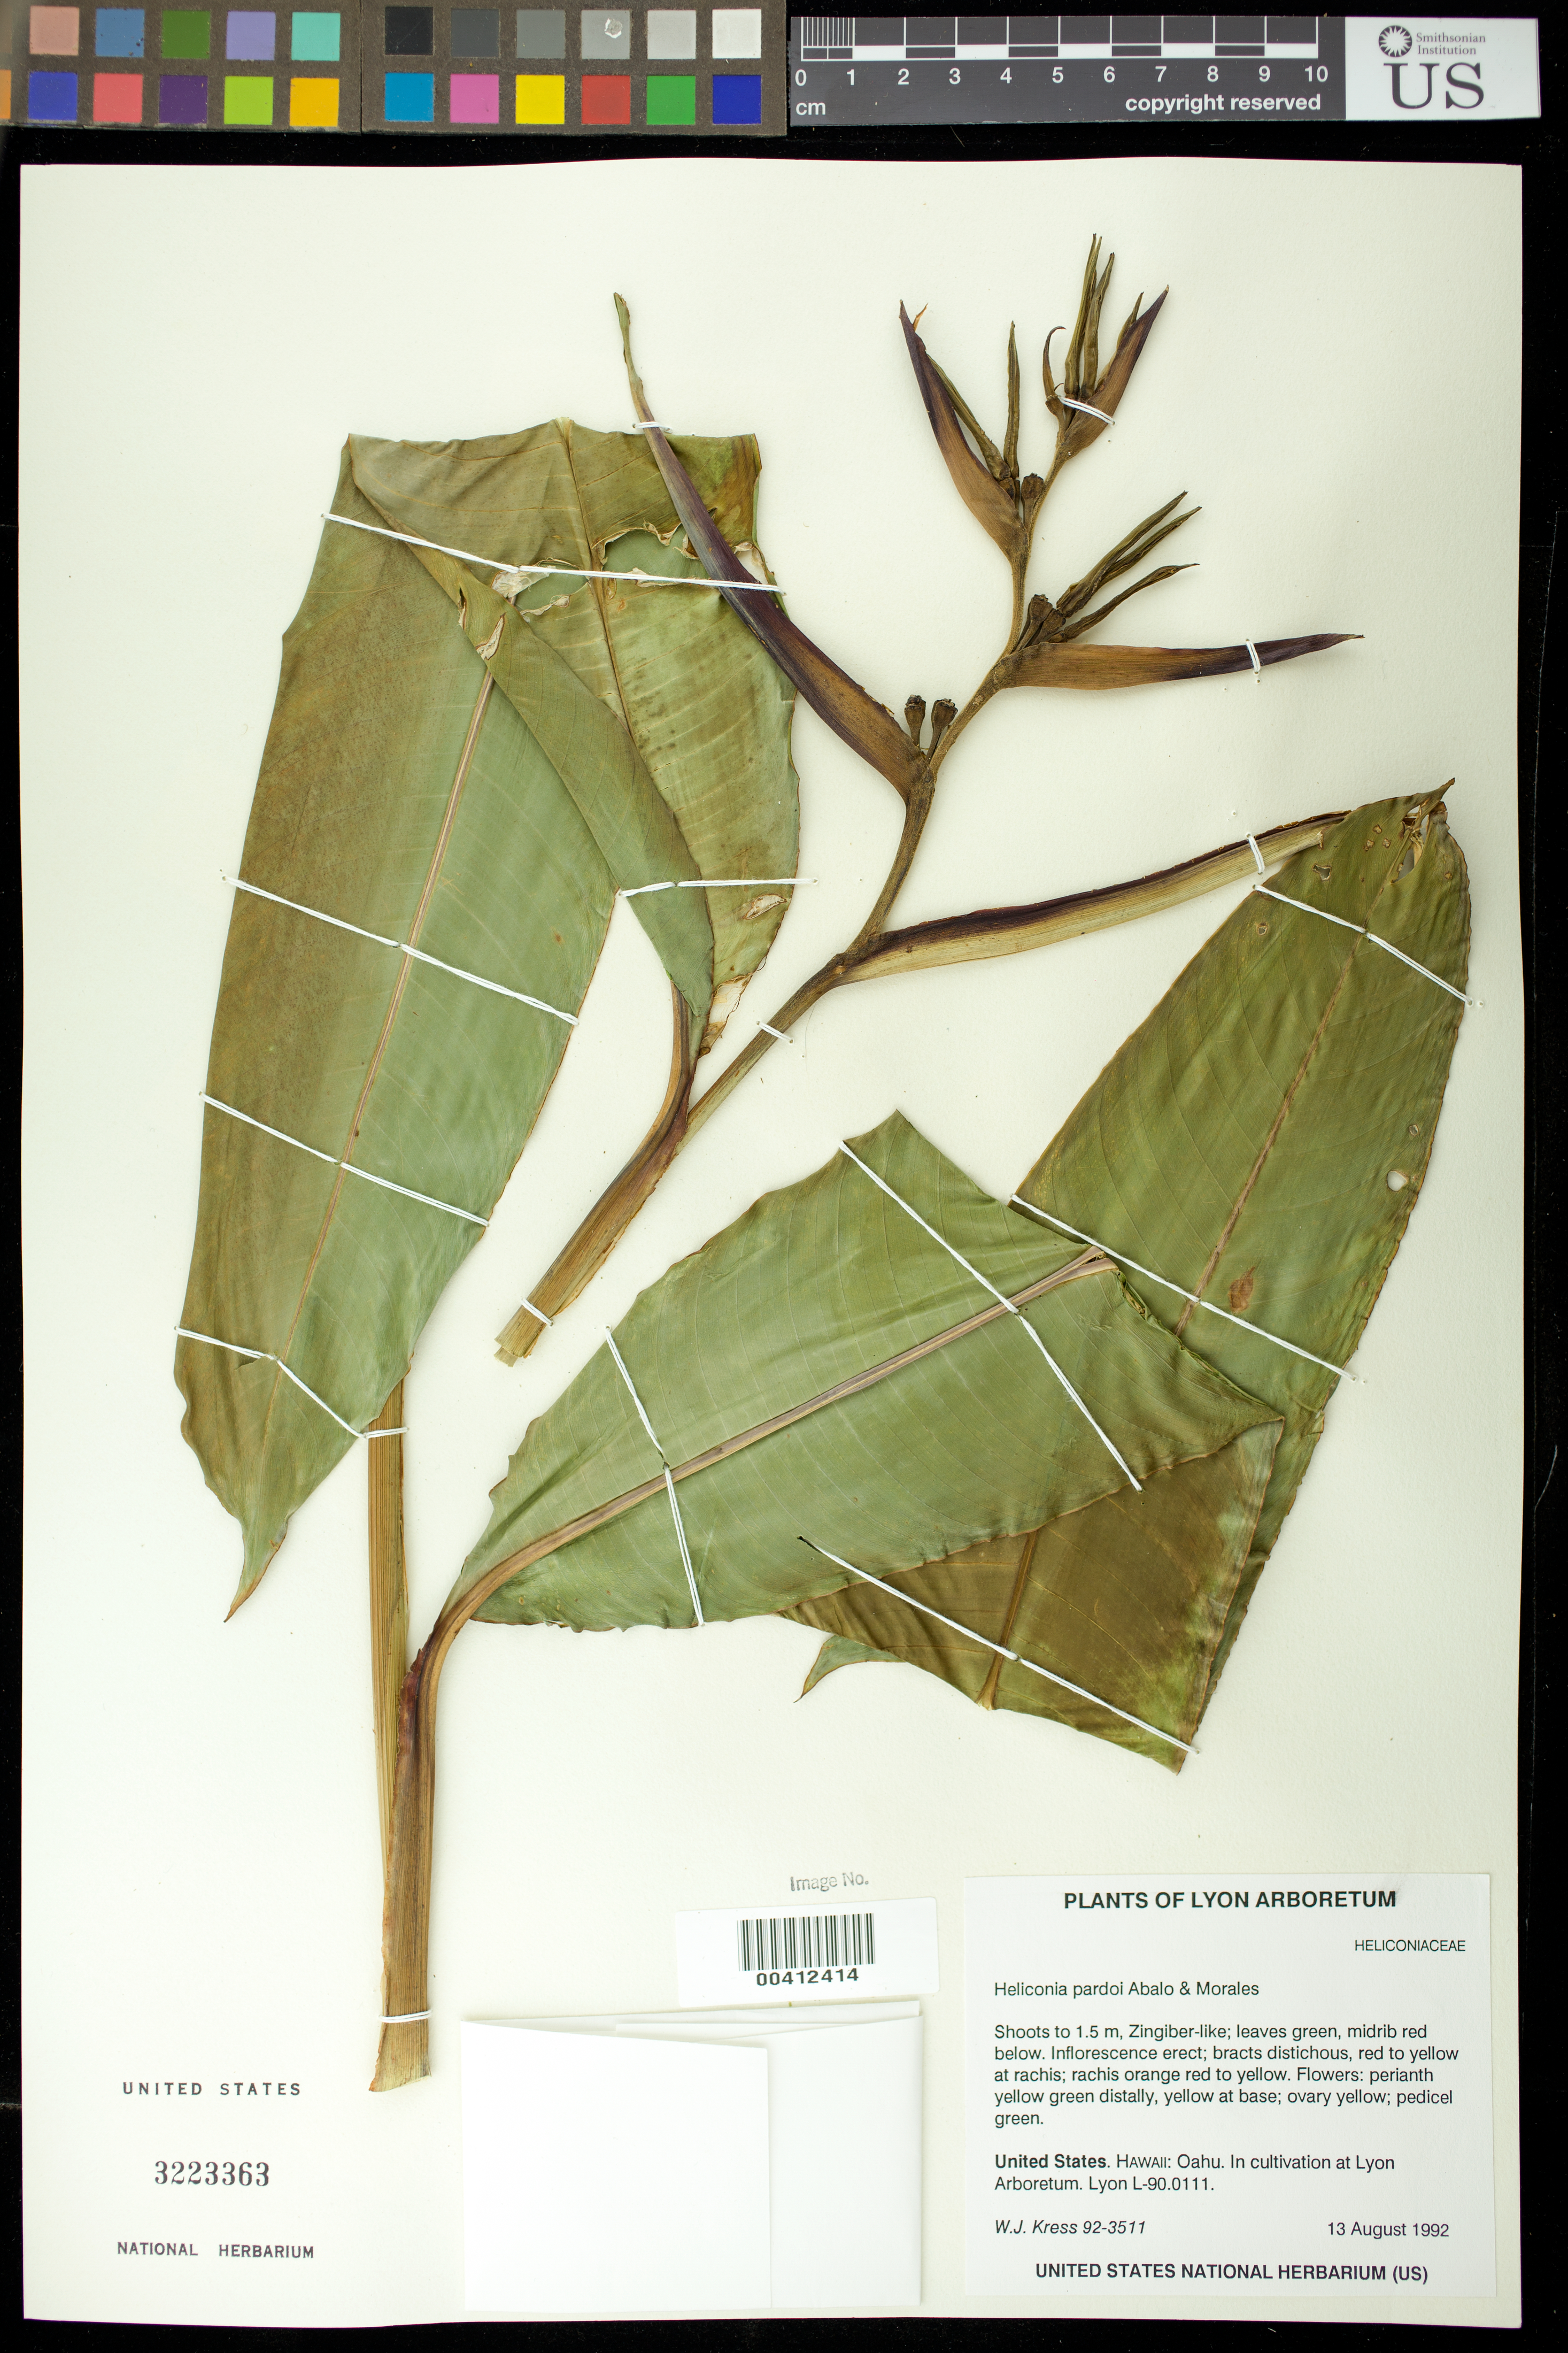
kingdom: Plantae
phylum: Tracheophyta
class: Liliopsida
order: Zingiberales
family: Heliconiaceae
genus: Heliconia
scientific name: Heliconia pardoi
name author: Abalo & Morales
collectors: W. J. Kress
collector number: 92-3511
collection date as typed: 13 Aug 1992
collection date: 1992-08-13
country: United States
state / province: Hawaii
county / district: Honolulu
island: Oahu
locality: Lypn arboretum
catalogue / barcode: US 3223363